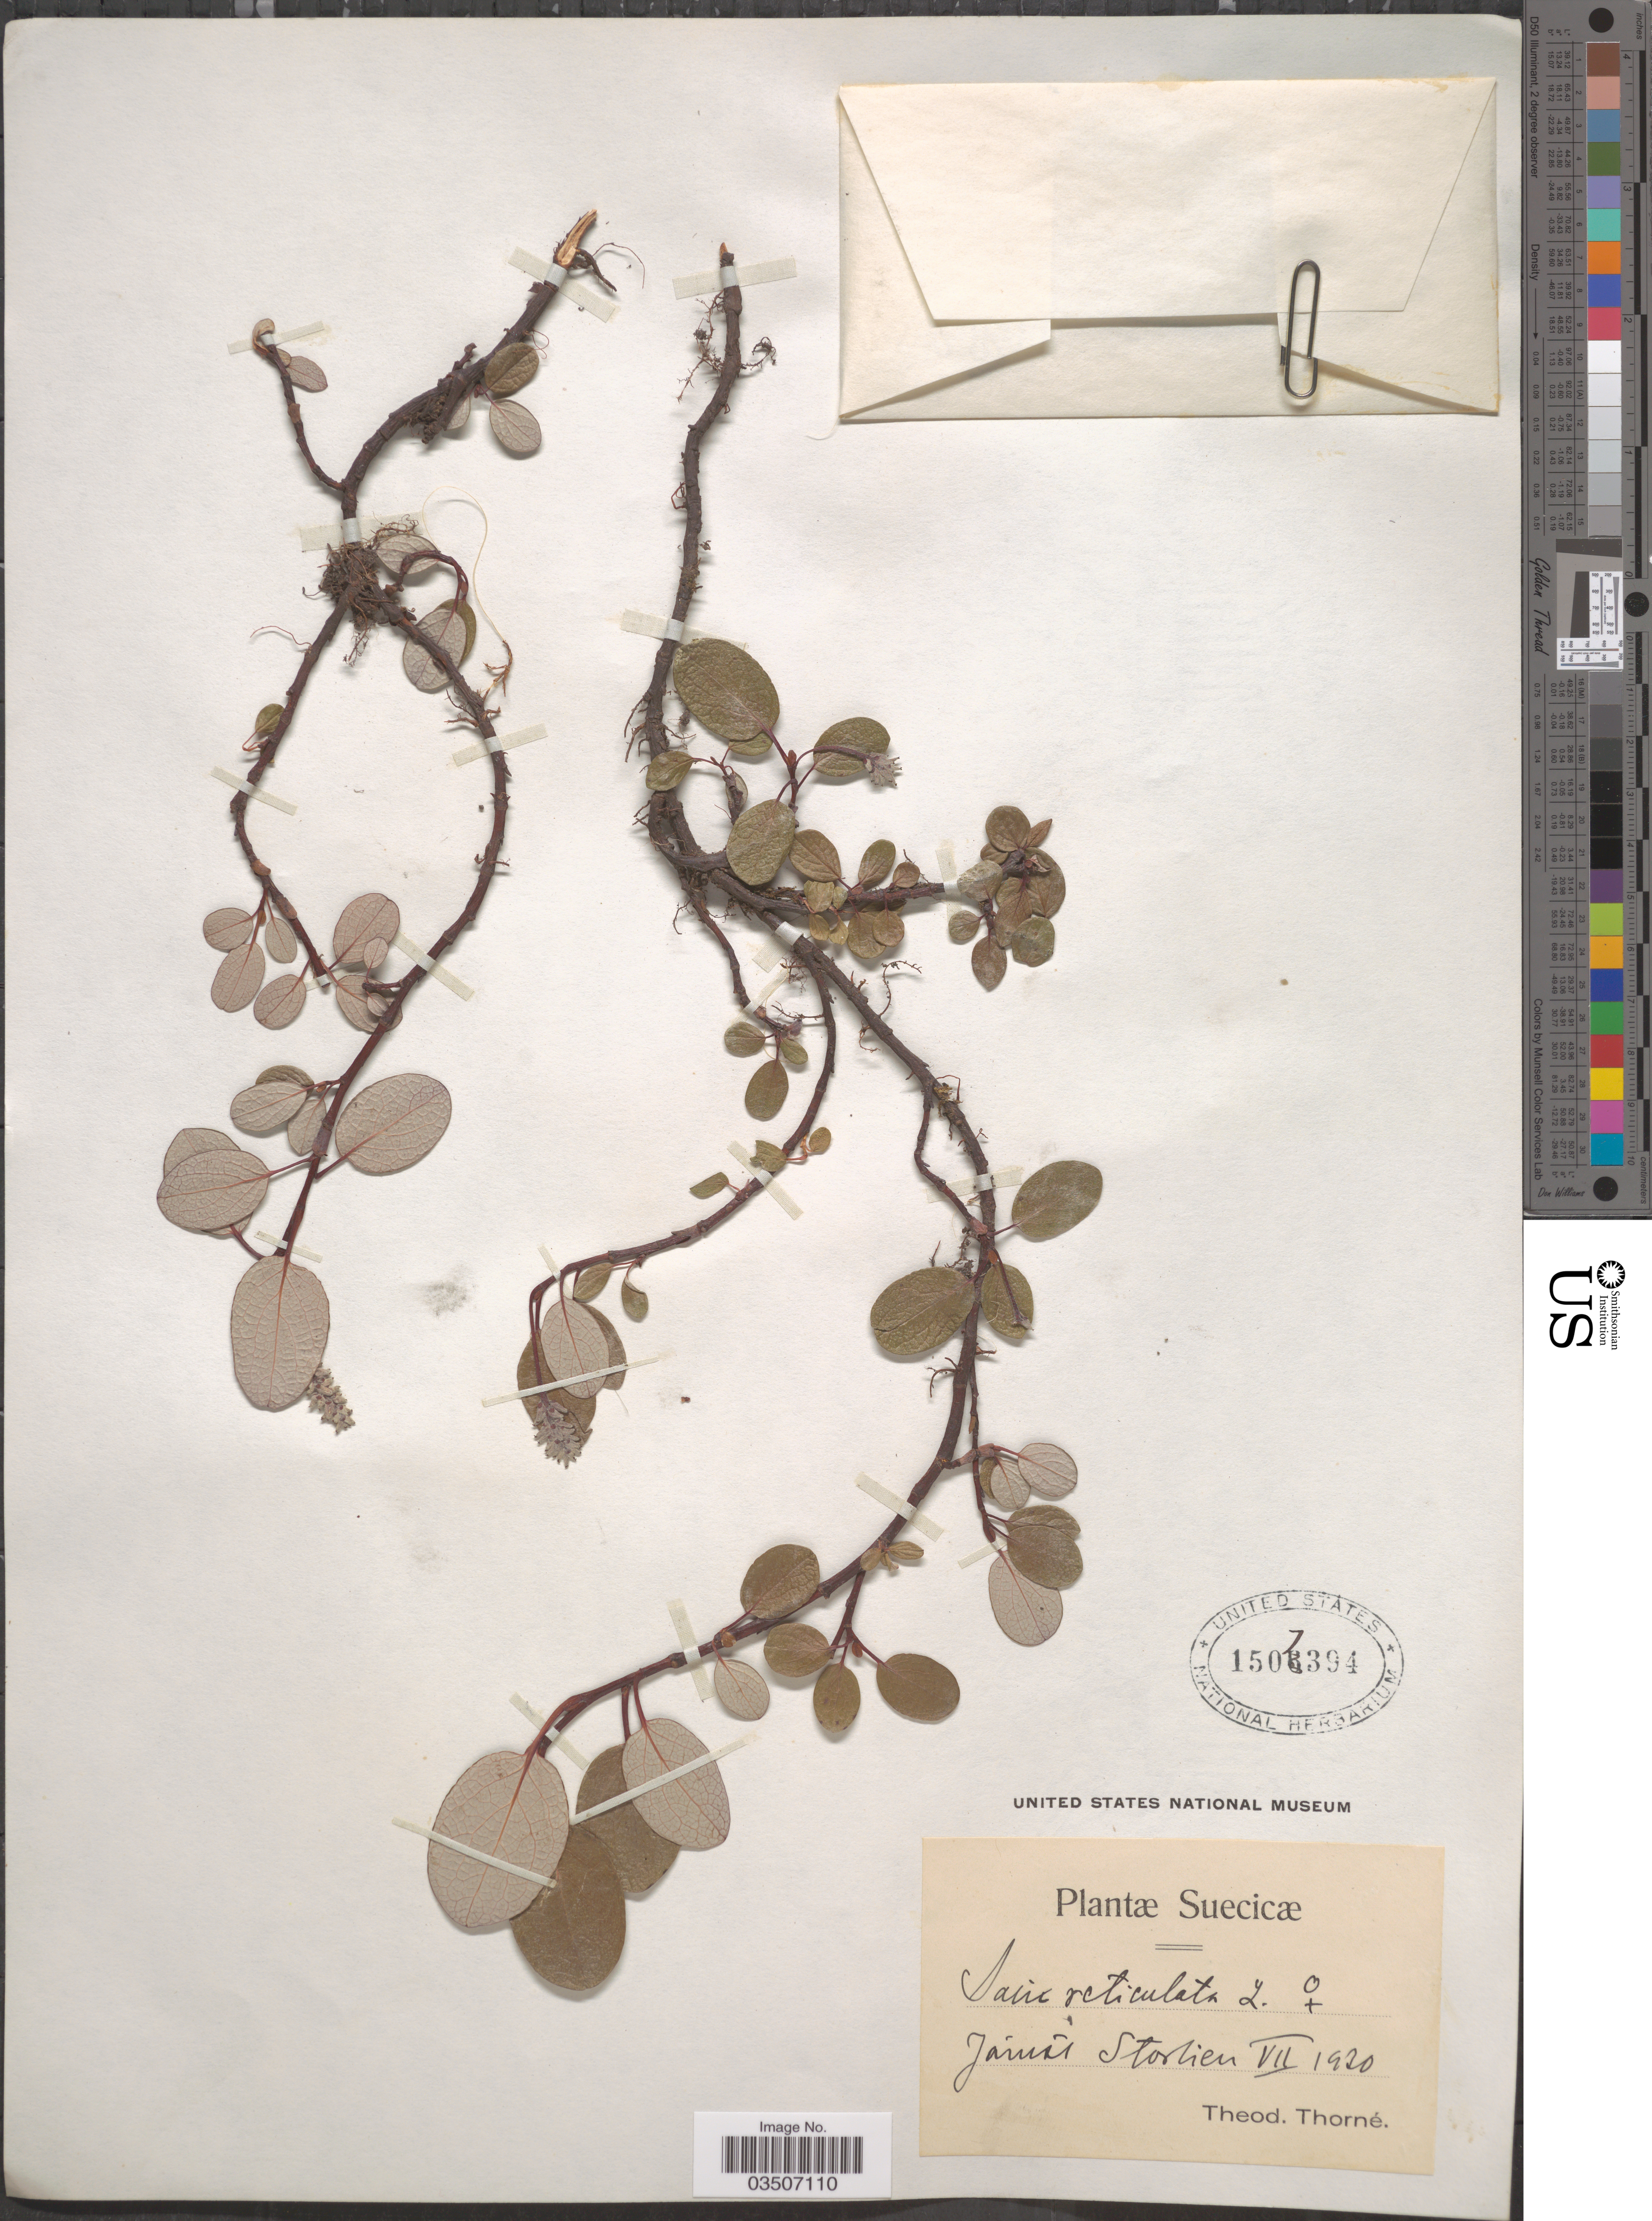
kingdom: Plantae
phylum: Tracheophyta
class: Magnoliopsida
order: Malpighiales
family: Salicaceae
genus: Salix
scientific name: Salix reticulata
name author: L.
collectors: T. Thorné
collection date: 1930-07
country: Sweden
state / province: Jämtland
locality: Suecicæ, Jámtl. Storlien.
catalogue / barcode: US 1507394